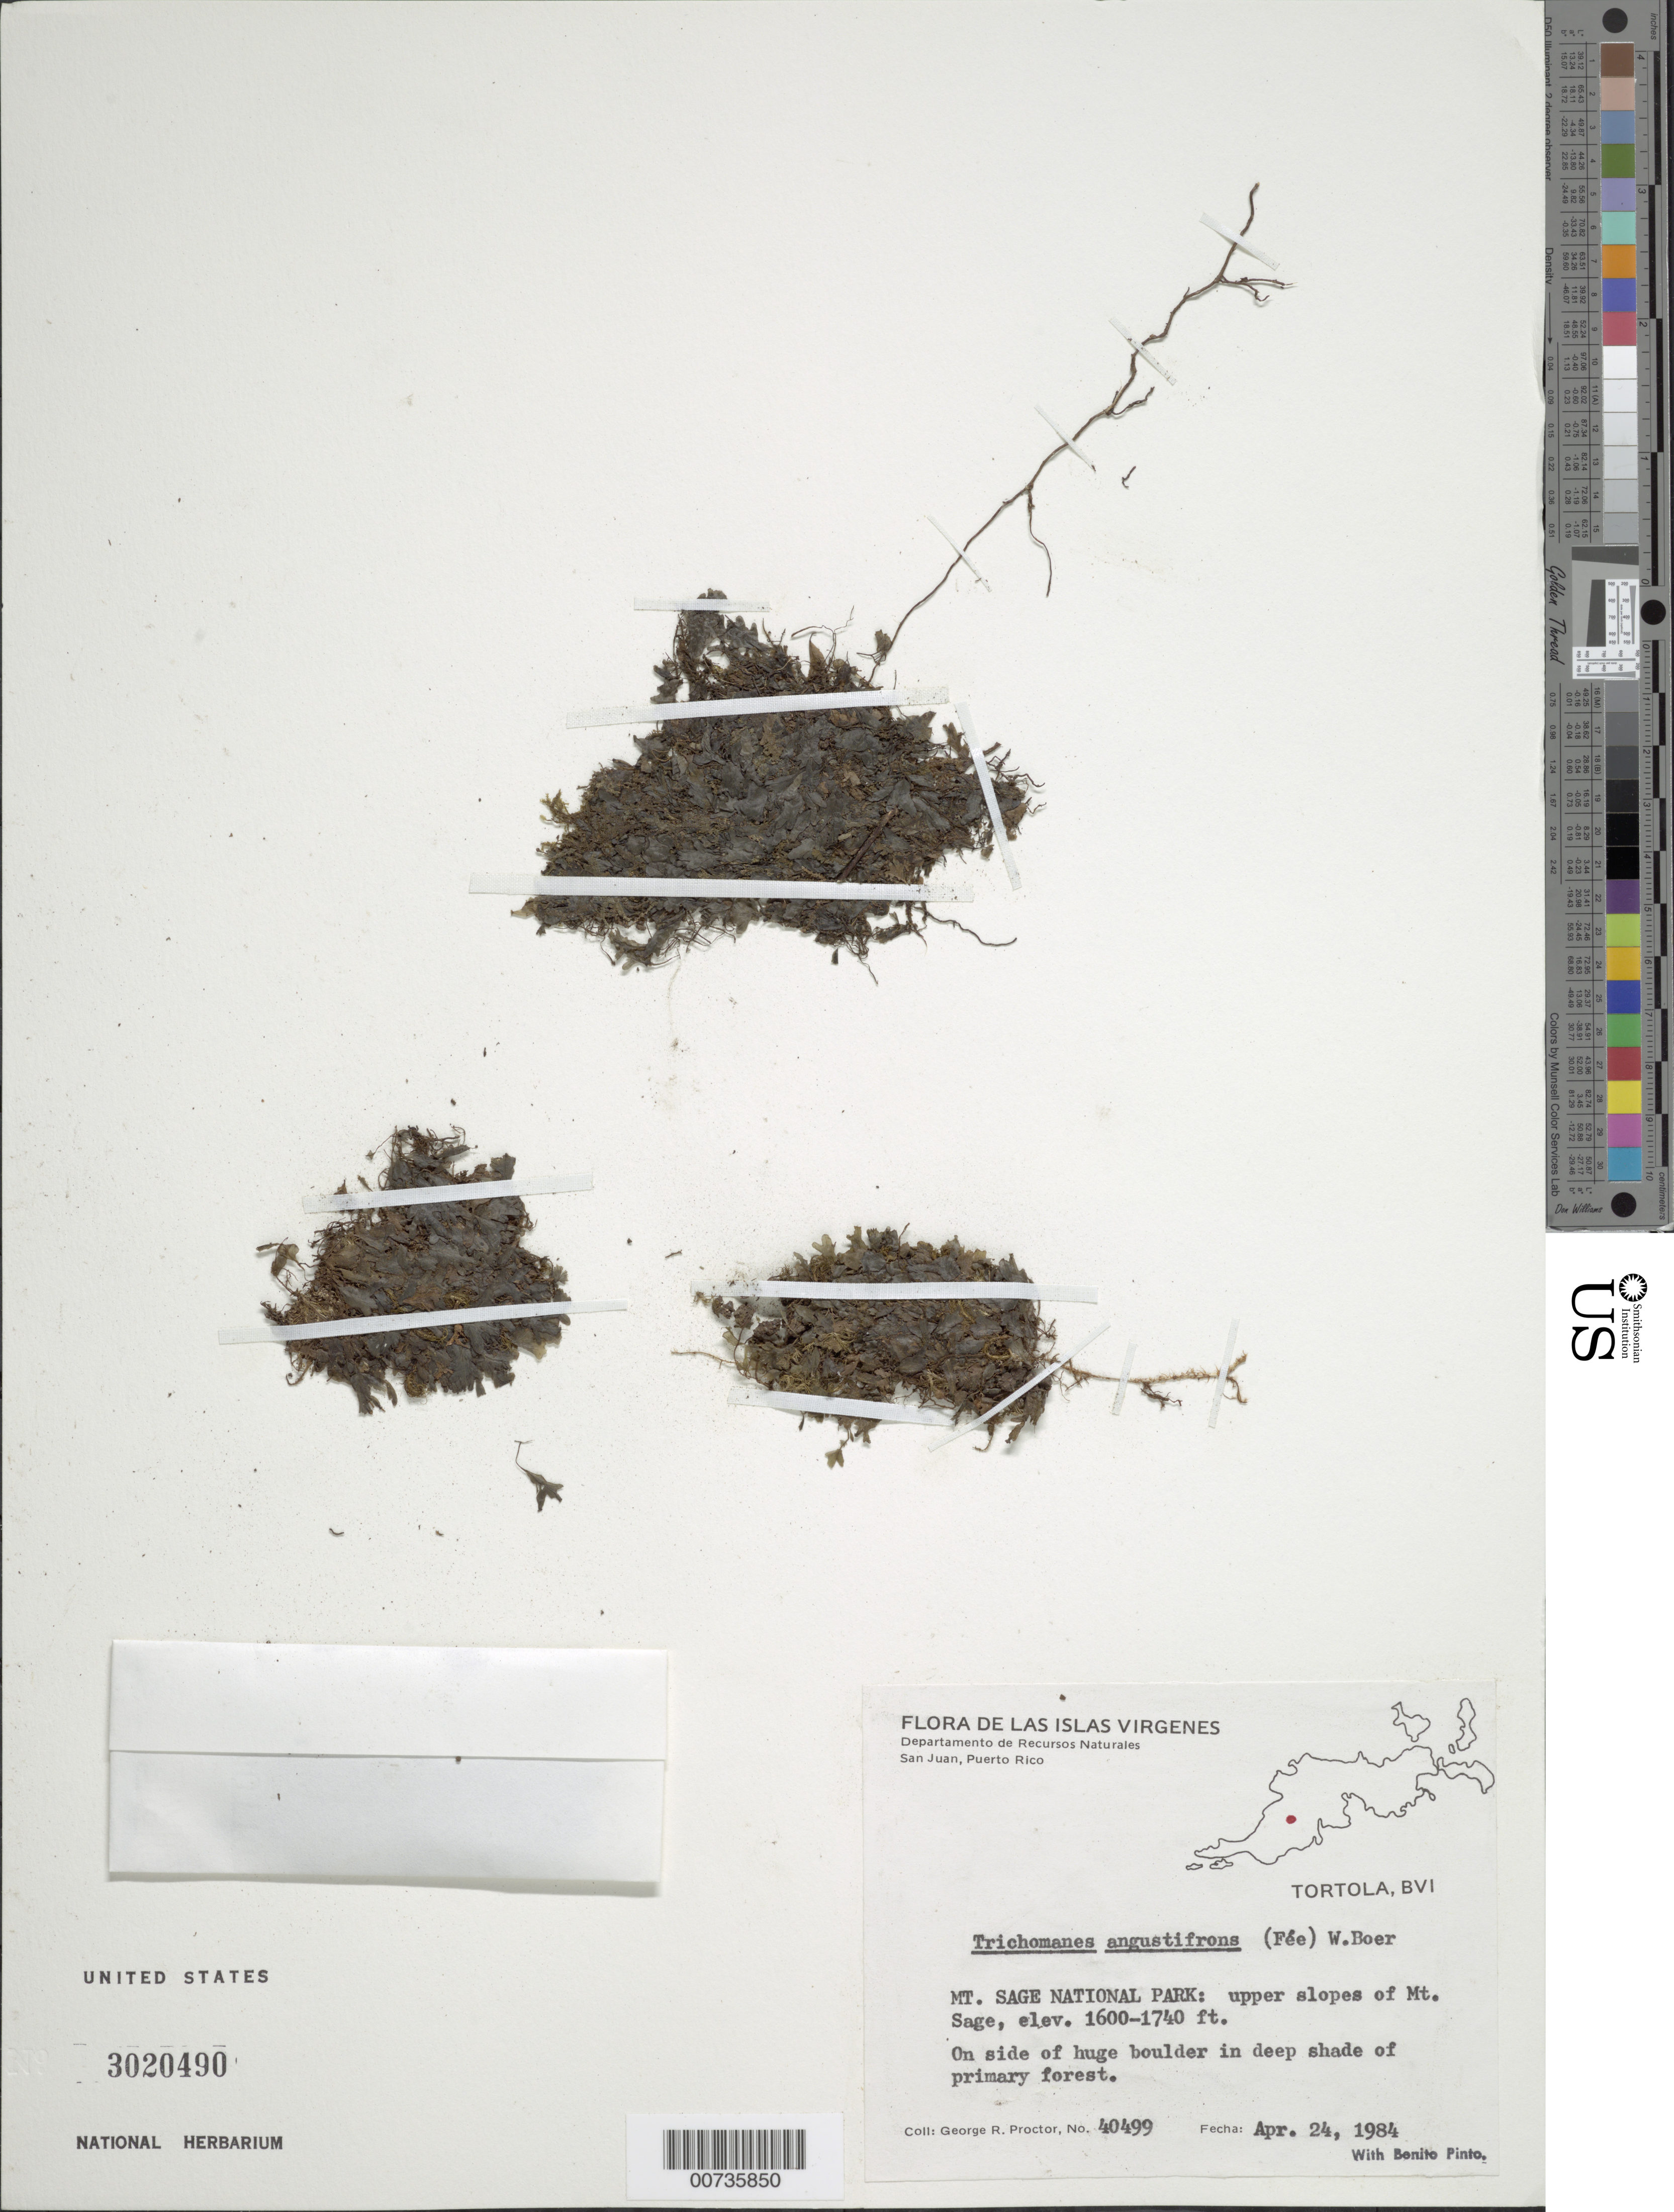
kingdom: Plantae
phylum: Tracheophyta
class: Polypodiopsida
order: Hymenophyllales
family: Hymenophyllaceae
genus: Didymoglossum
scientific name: Didymoglossum angustifrons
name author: Fée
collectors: G. R. Proctor & B. Pinto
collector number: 40499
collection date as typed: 24 Apr 1984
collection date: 1984-04-24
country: British Virgin Islands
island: Tortola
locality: Mt. Sage Natl. Park: upper slopes of Mt. Sage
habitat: On side of huge boulder in deep shade of primary forest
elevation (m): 488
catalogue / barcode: US 3020490